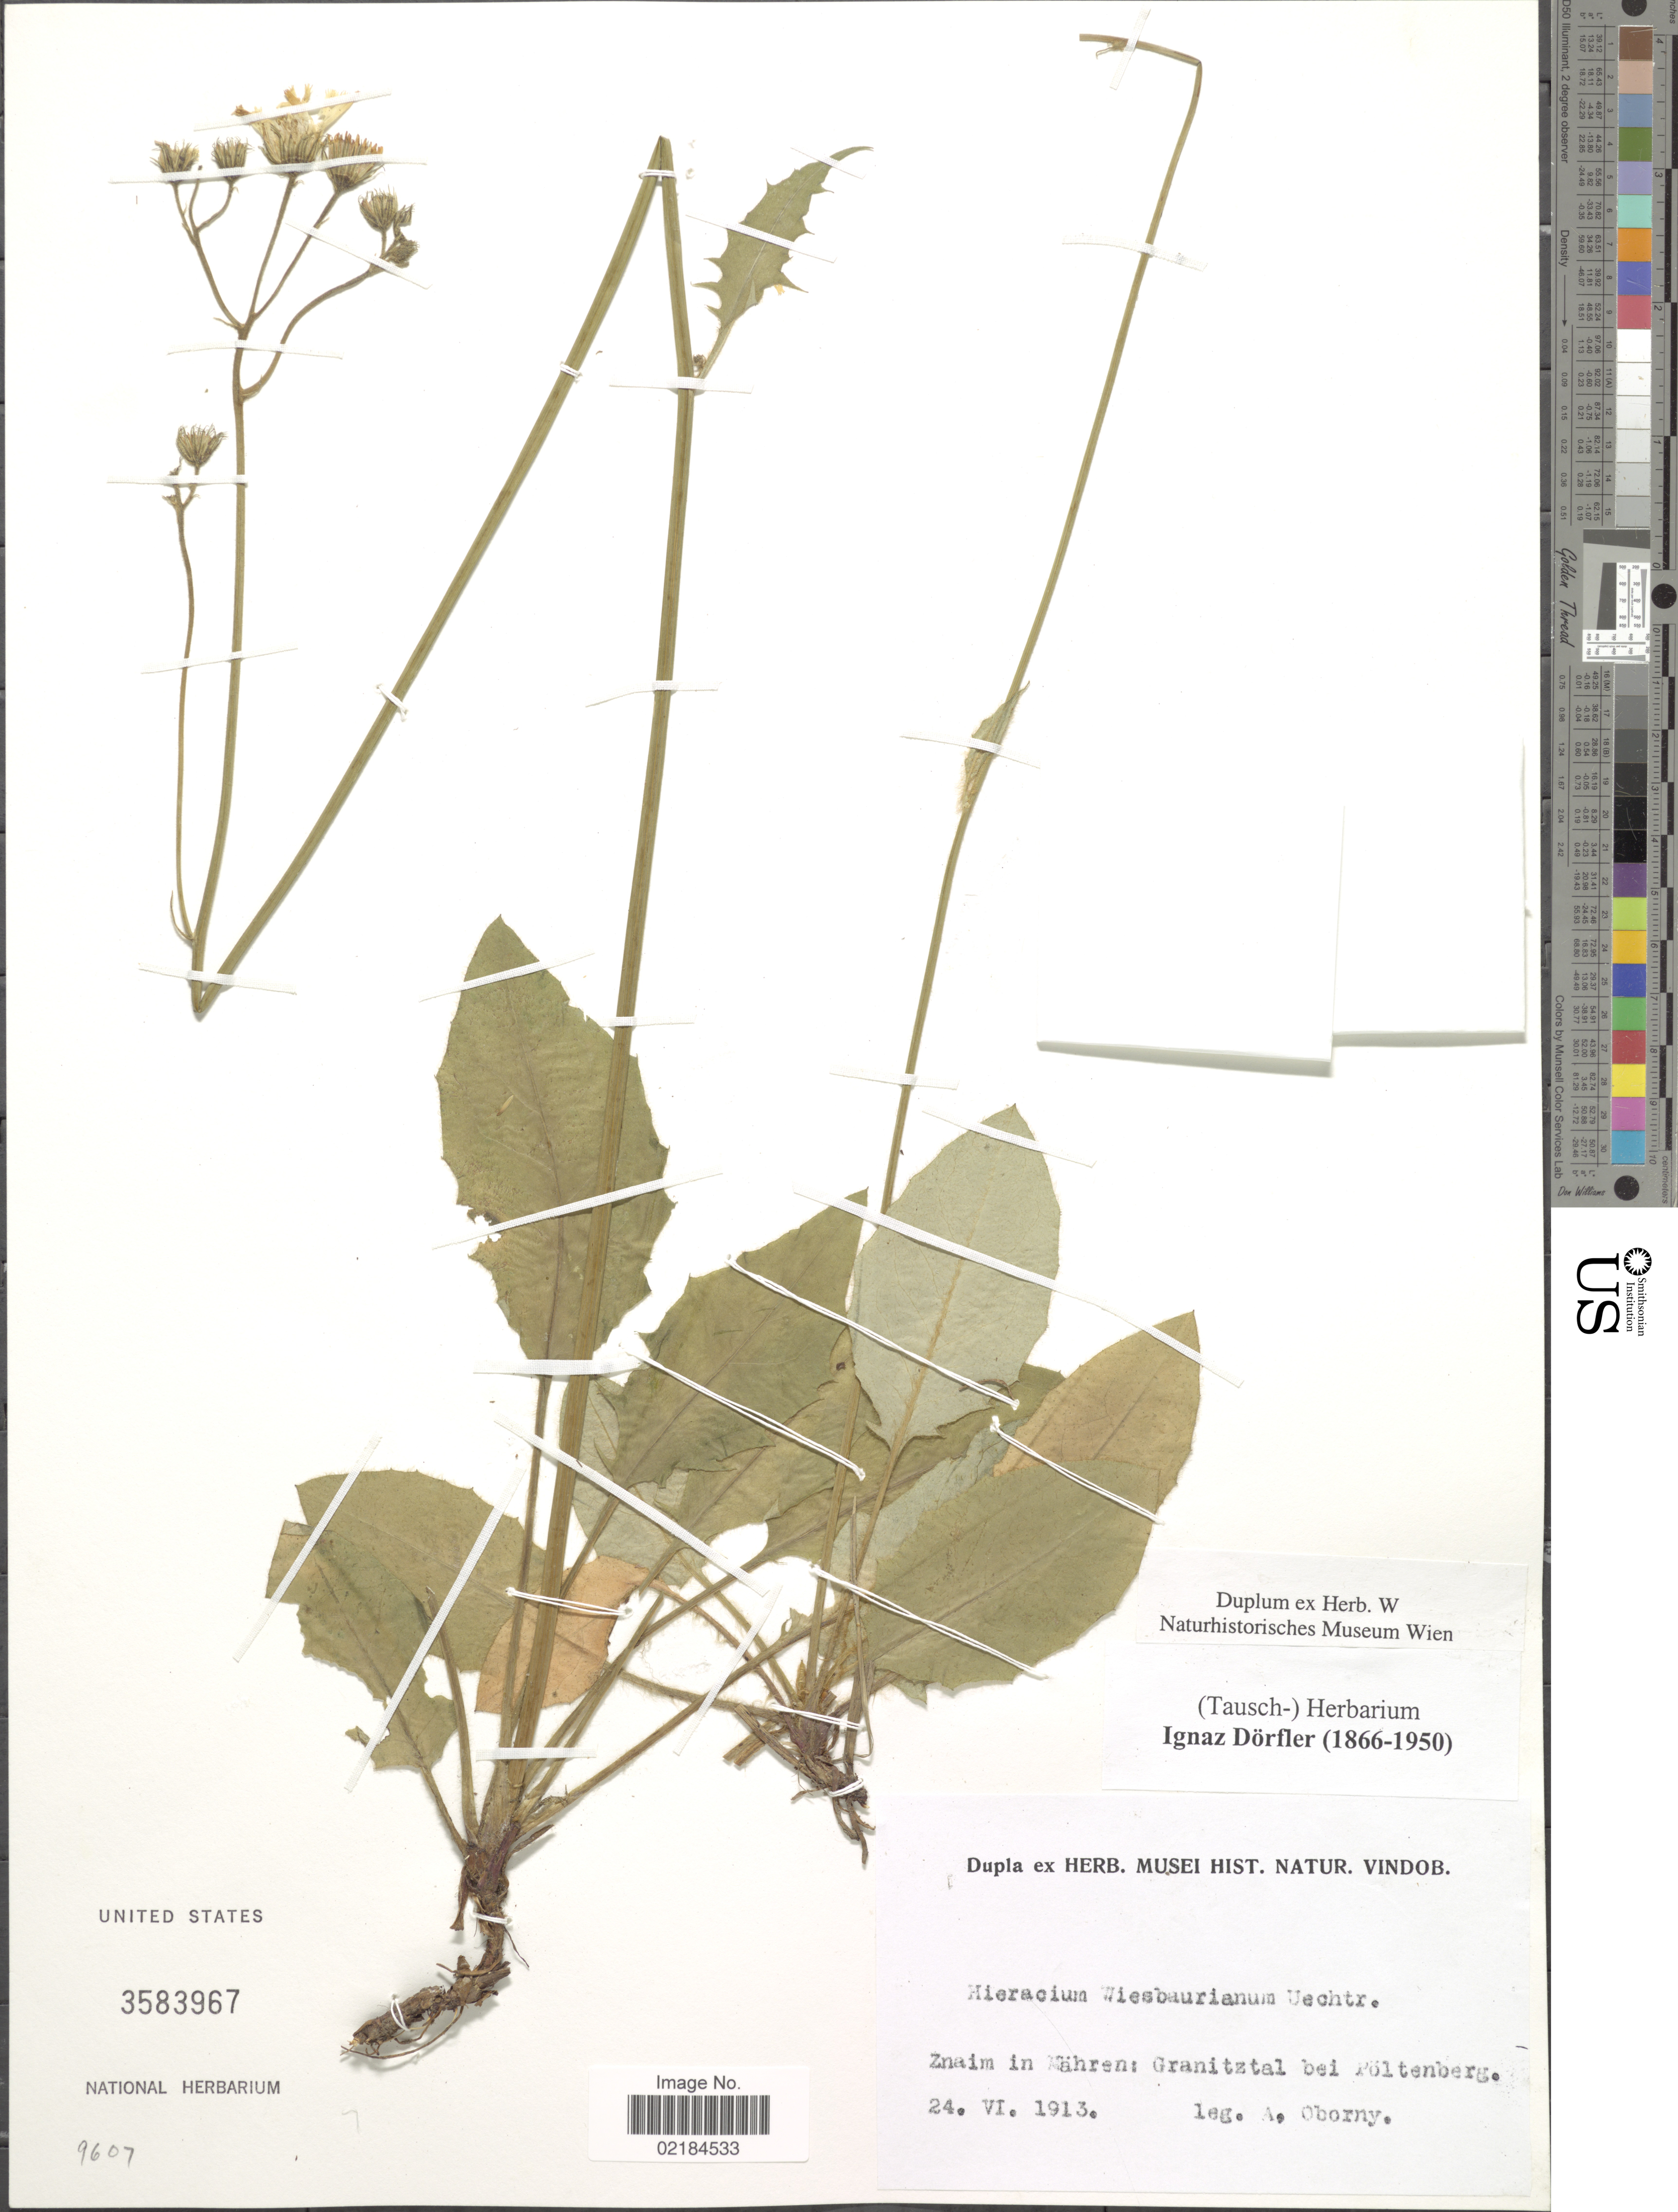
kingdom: Plantae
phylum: Tracheophyta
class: Magnoliopsida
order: Asterales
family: Asteraceae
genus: Hieracium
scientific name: Hieracium hypochoeroides subsp. wiebaurianum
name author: (R. Uechtr.) Greuter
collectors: A. Oborny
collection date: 1913-06-24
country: Czechia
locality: Znaim in Mahren: Granitztal bei Poltenberg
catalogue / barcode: US 3583967